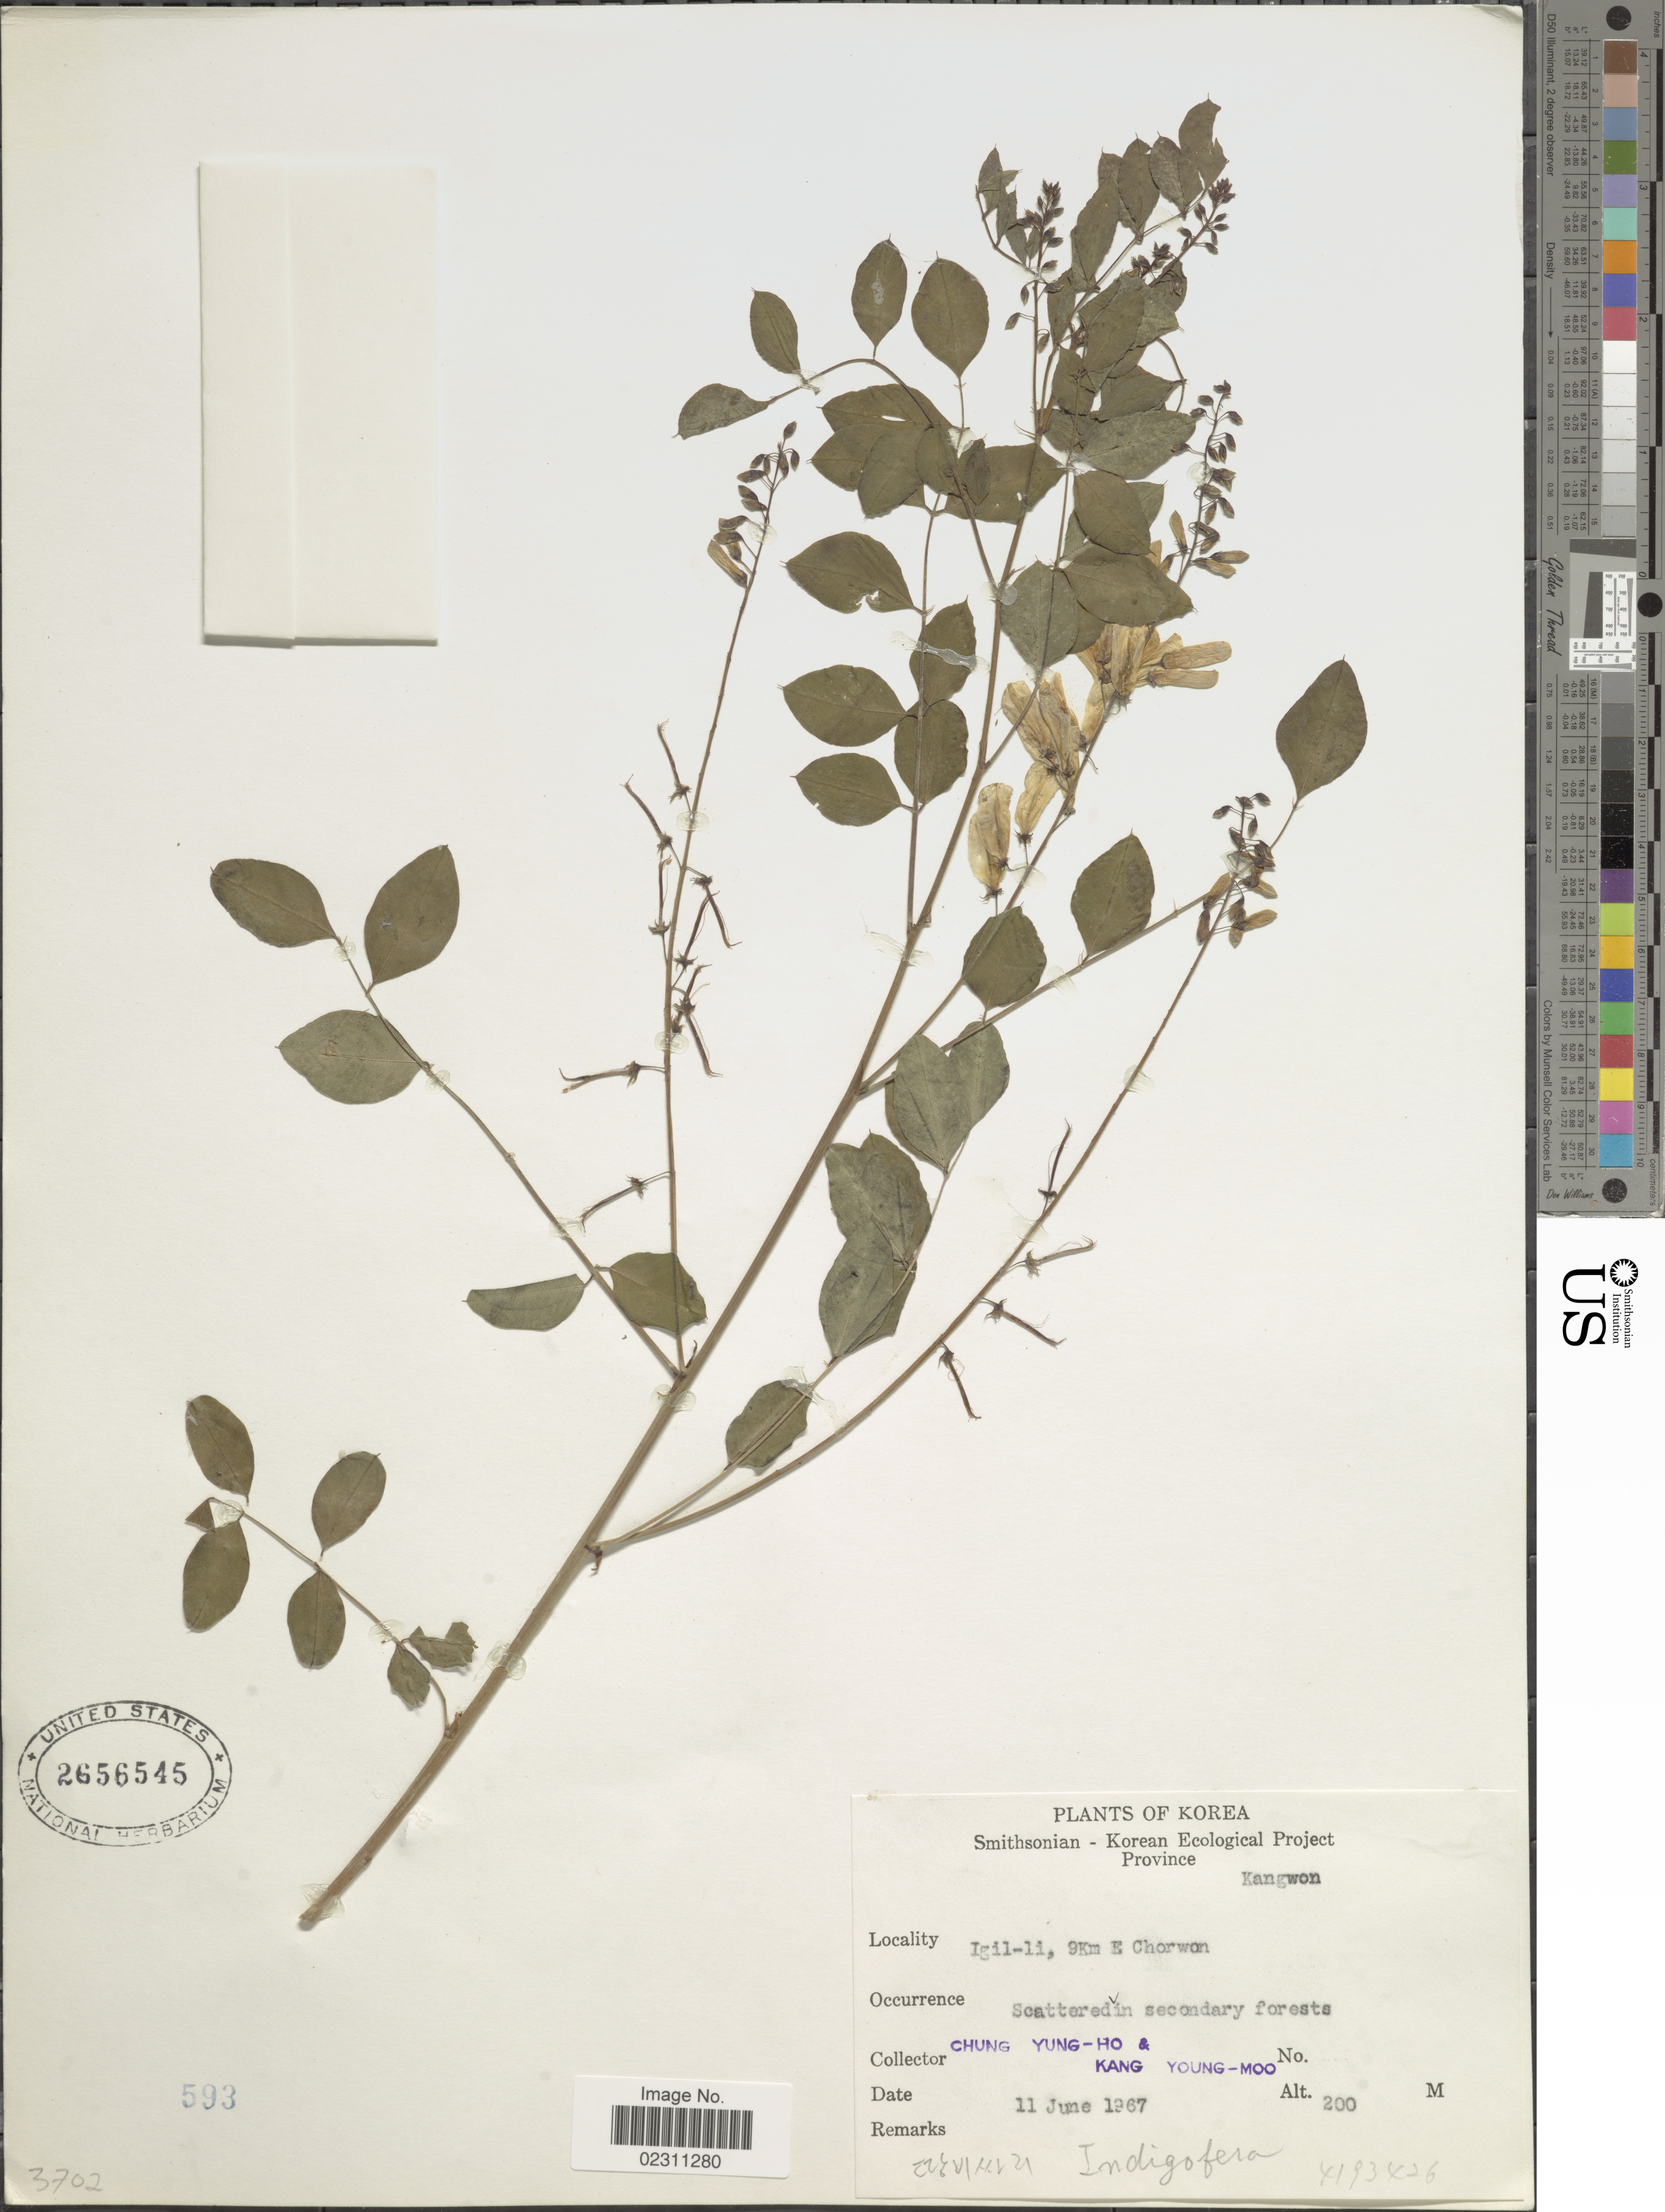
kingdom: Plantae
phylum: Tracheophyta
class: Magnoliopsida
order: Fabales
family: Fabaceae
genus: Indigofera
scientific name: Indigofera sp.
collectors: Y. Chung & Y. Kang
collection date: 1967-06-11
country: North Korea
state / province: Kangwon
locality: Igil-li, 9Km E Chorwon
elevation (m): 200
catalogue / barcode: US 2656545